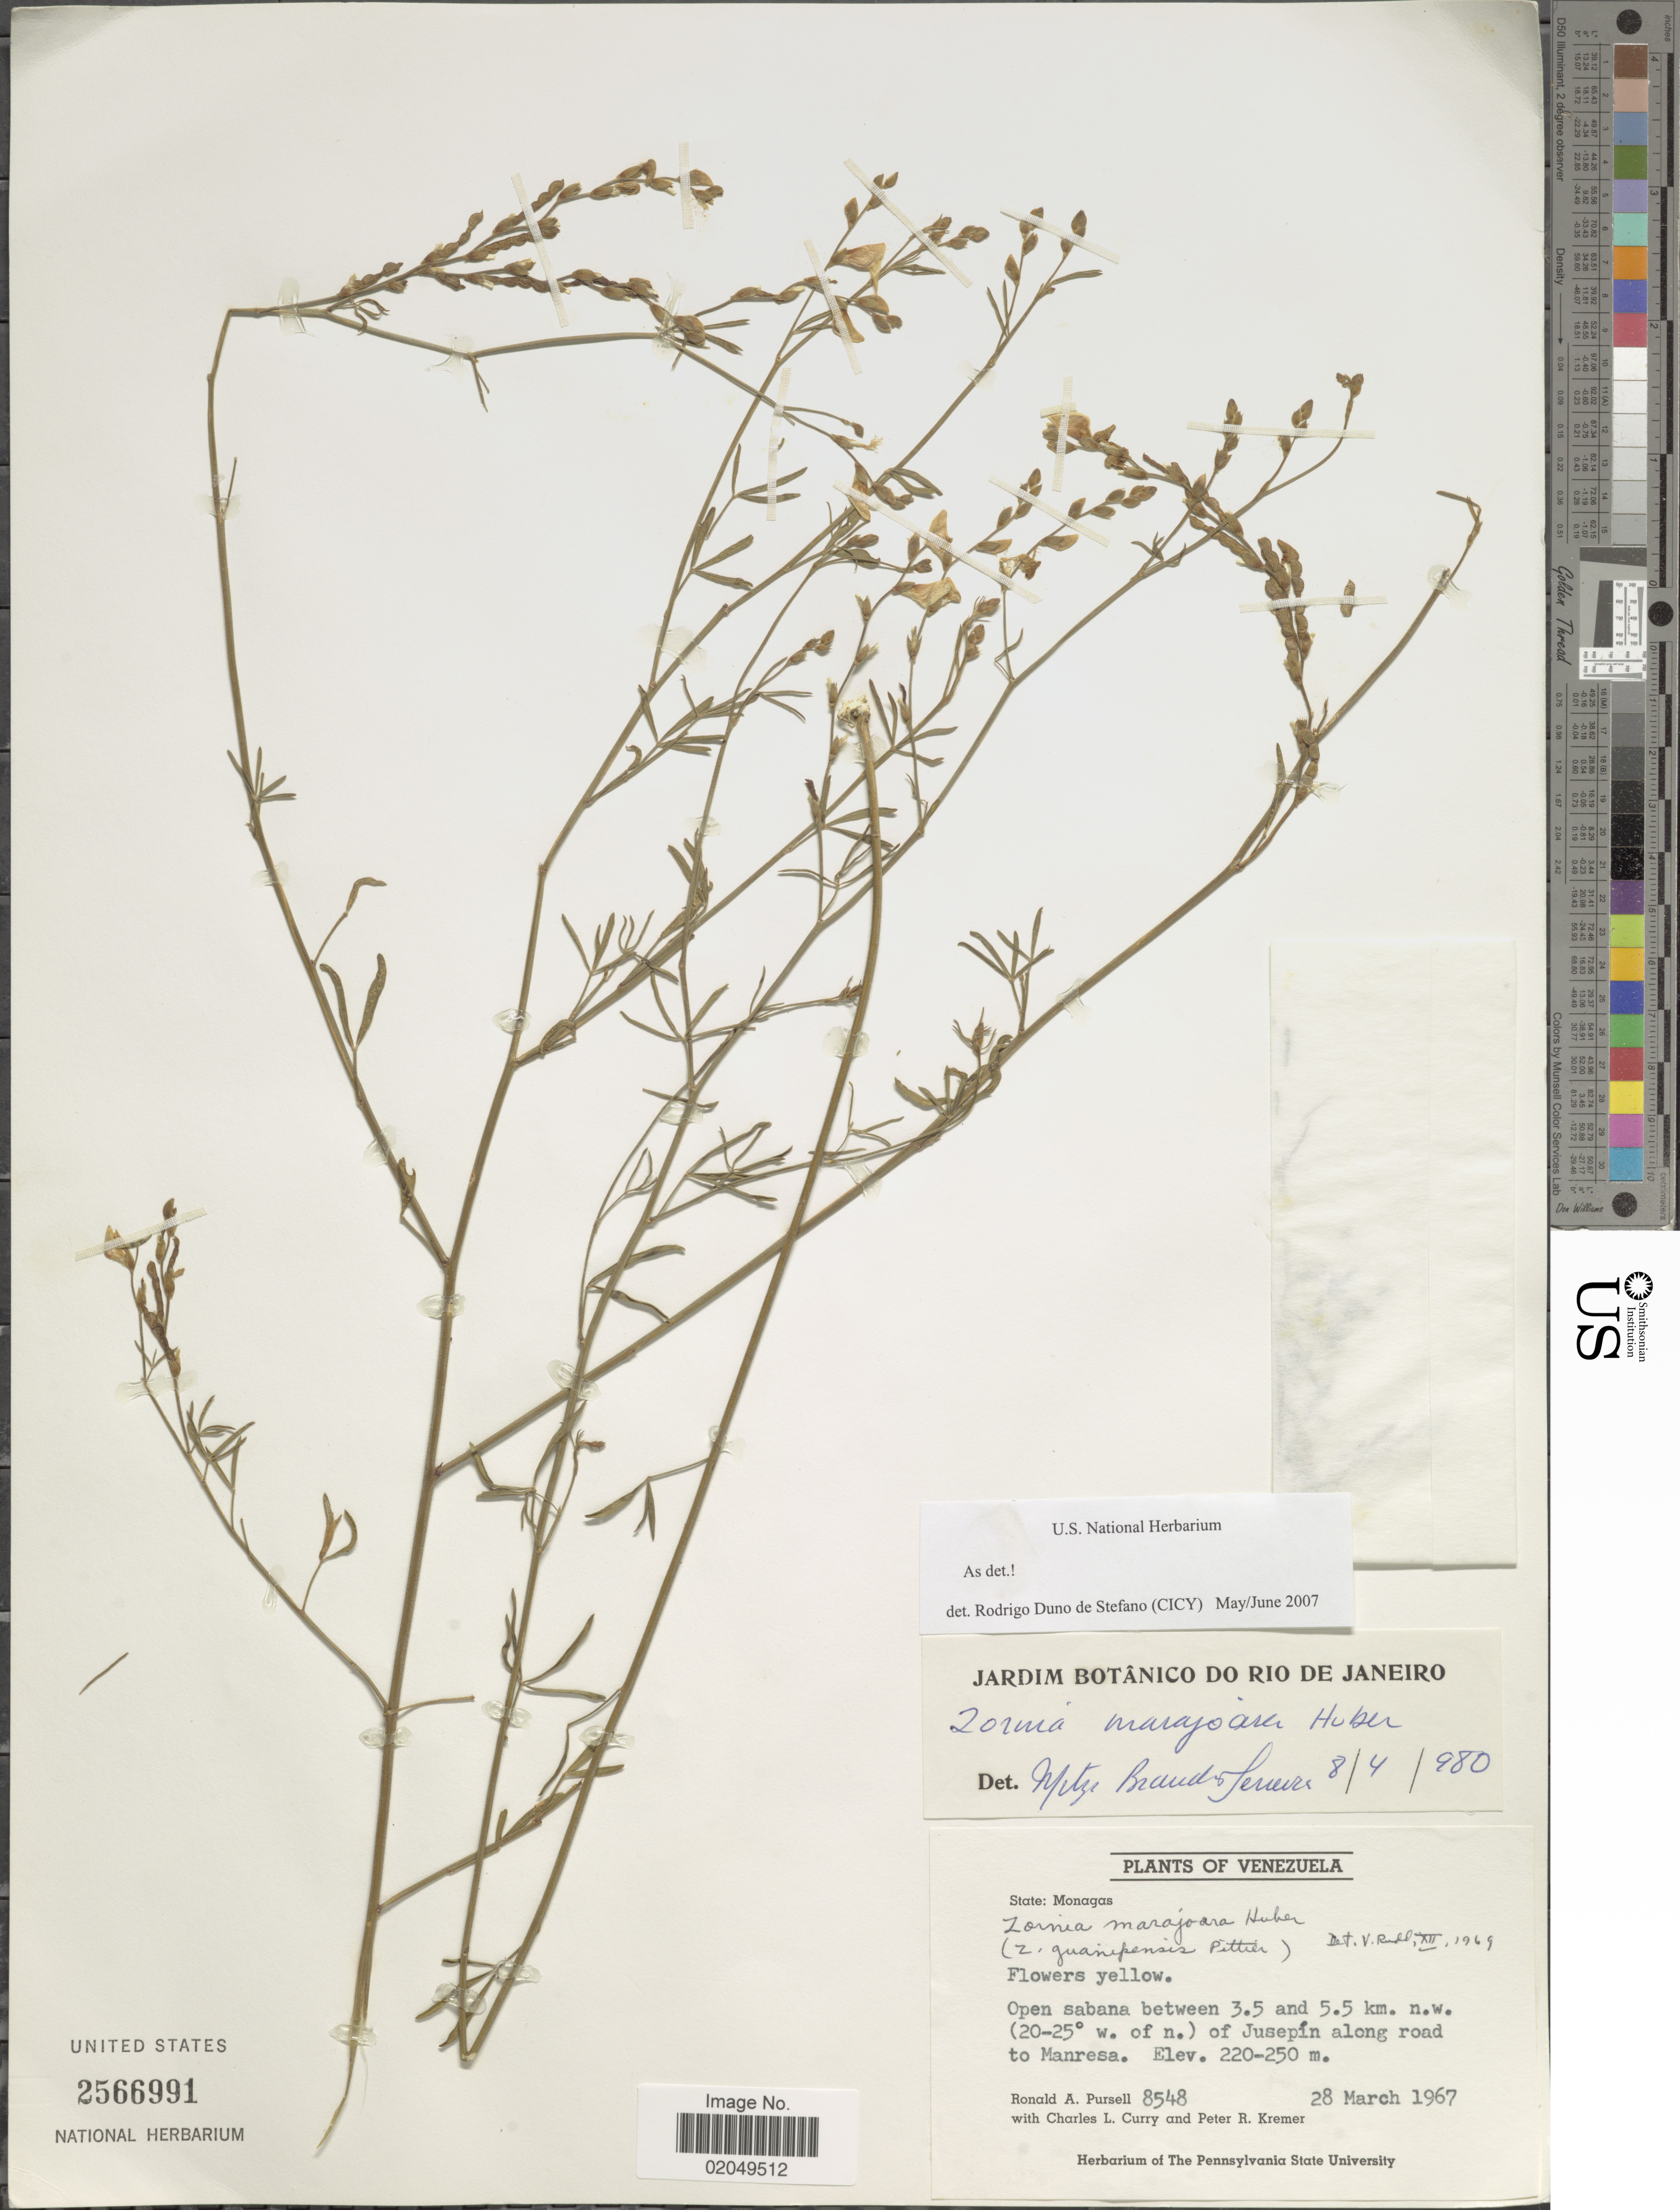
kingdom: Plantae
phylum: Tracheophyta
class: Magnoliopsida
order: Fabales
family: Fabaceae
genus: Zornia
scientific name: Zornia marajoara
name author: Huber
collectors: R. A. Pursell, C. L. Curry & P. Kremer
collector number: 8548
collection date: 1967-03-28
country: Venezuela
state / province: Monagas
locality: Open sabana between 3.5 and 5.5 km. n.w. (20-25°n.) of Jusepin along road to Manresa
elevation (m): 220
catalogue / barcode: US 2566991